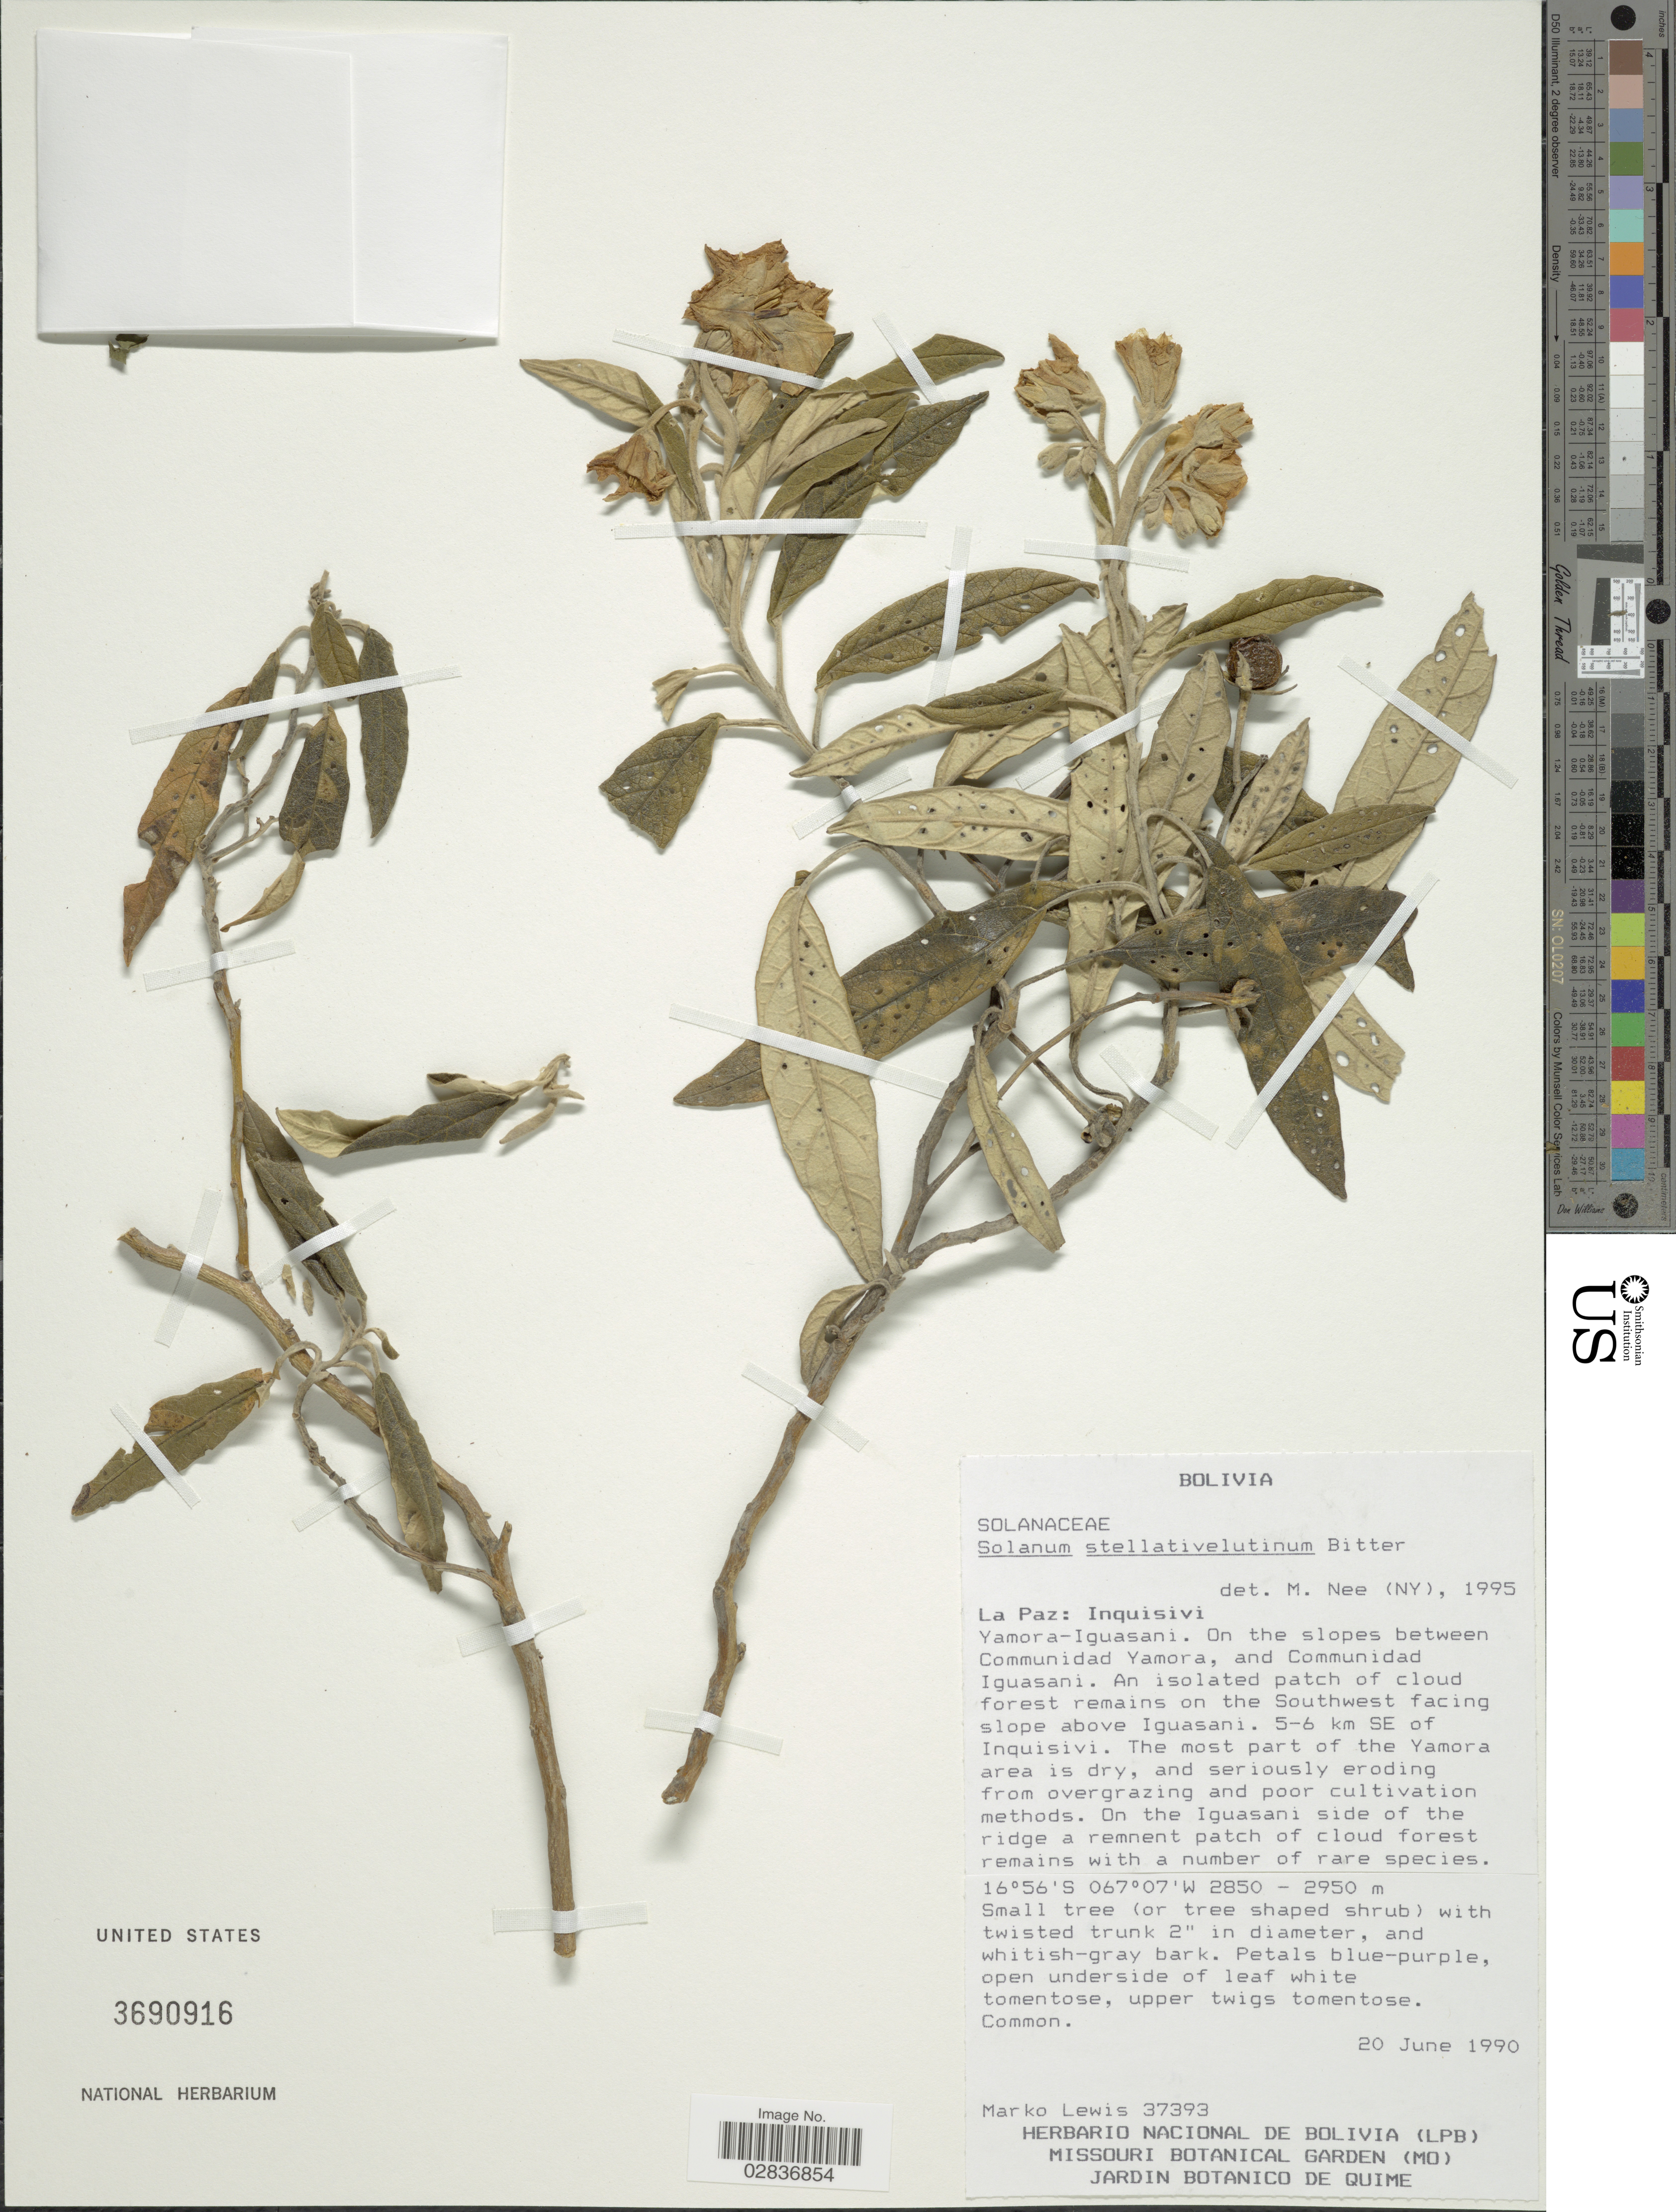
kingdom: Plantae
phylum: Tracheophyta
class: Magnoliopsida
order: Solanales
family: Solanaceae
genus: Solanum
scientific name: Solanum stellativelutinum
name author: Bitter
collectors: M. A. Lewis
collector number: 37393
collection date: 1990-06-20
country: Bolivia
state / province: La Paz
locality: Inquisivi. Yamora-Iguasani. On the slopes between Communidad Yamora, and Communidad Iguasani. An isolated patch of cloud forest remains on the Southwest facing slope above Iguasani. 5-6 km SE of Inquisivi.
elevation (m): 2850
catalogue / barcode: US 3690916